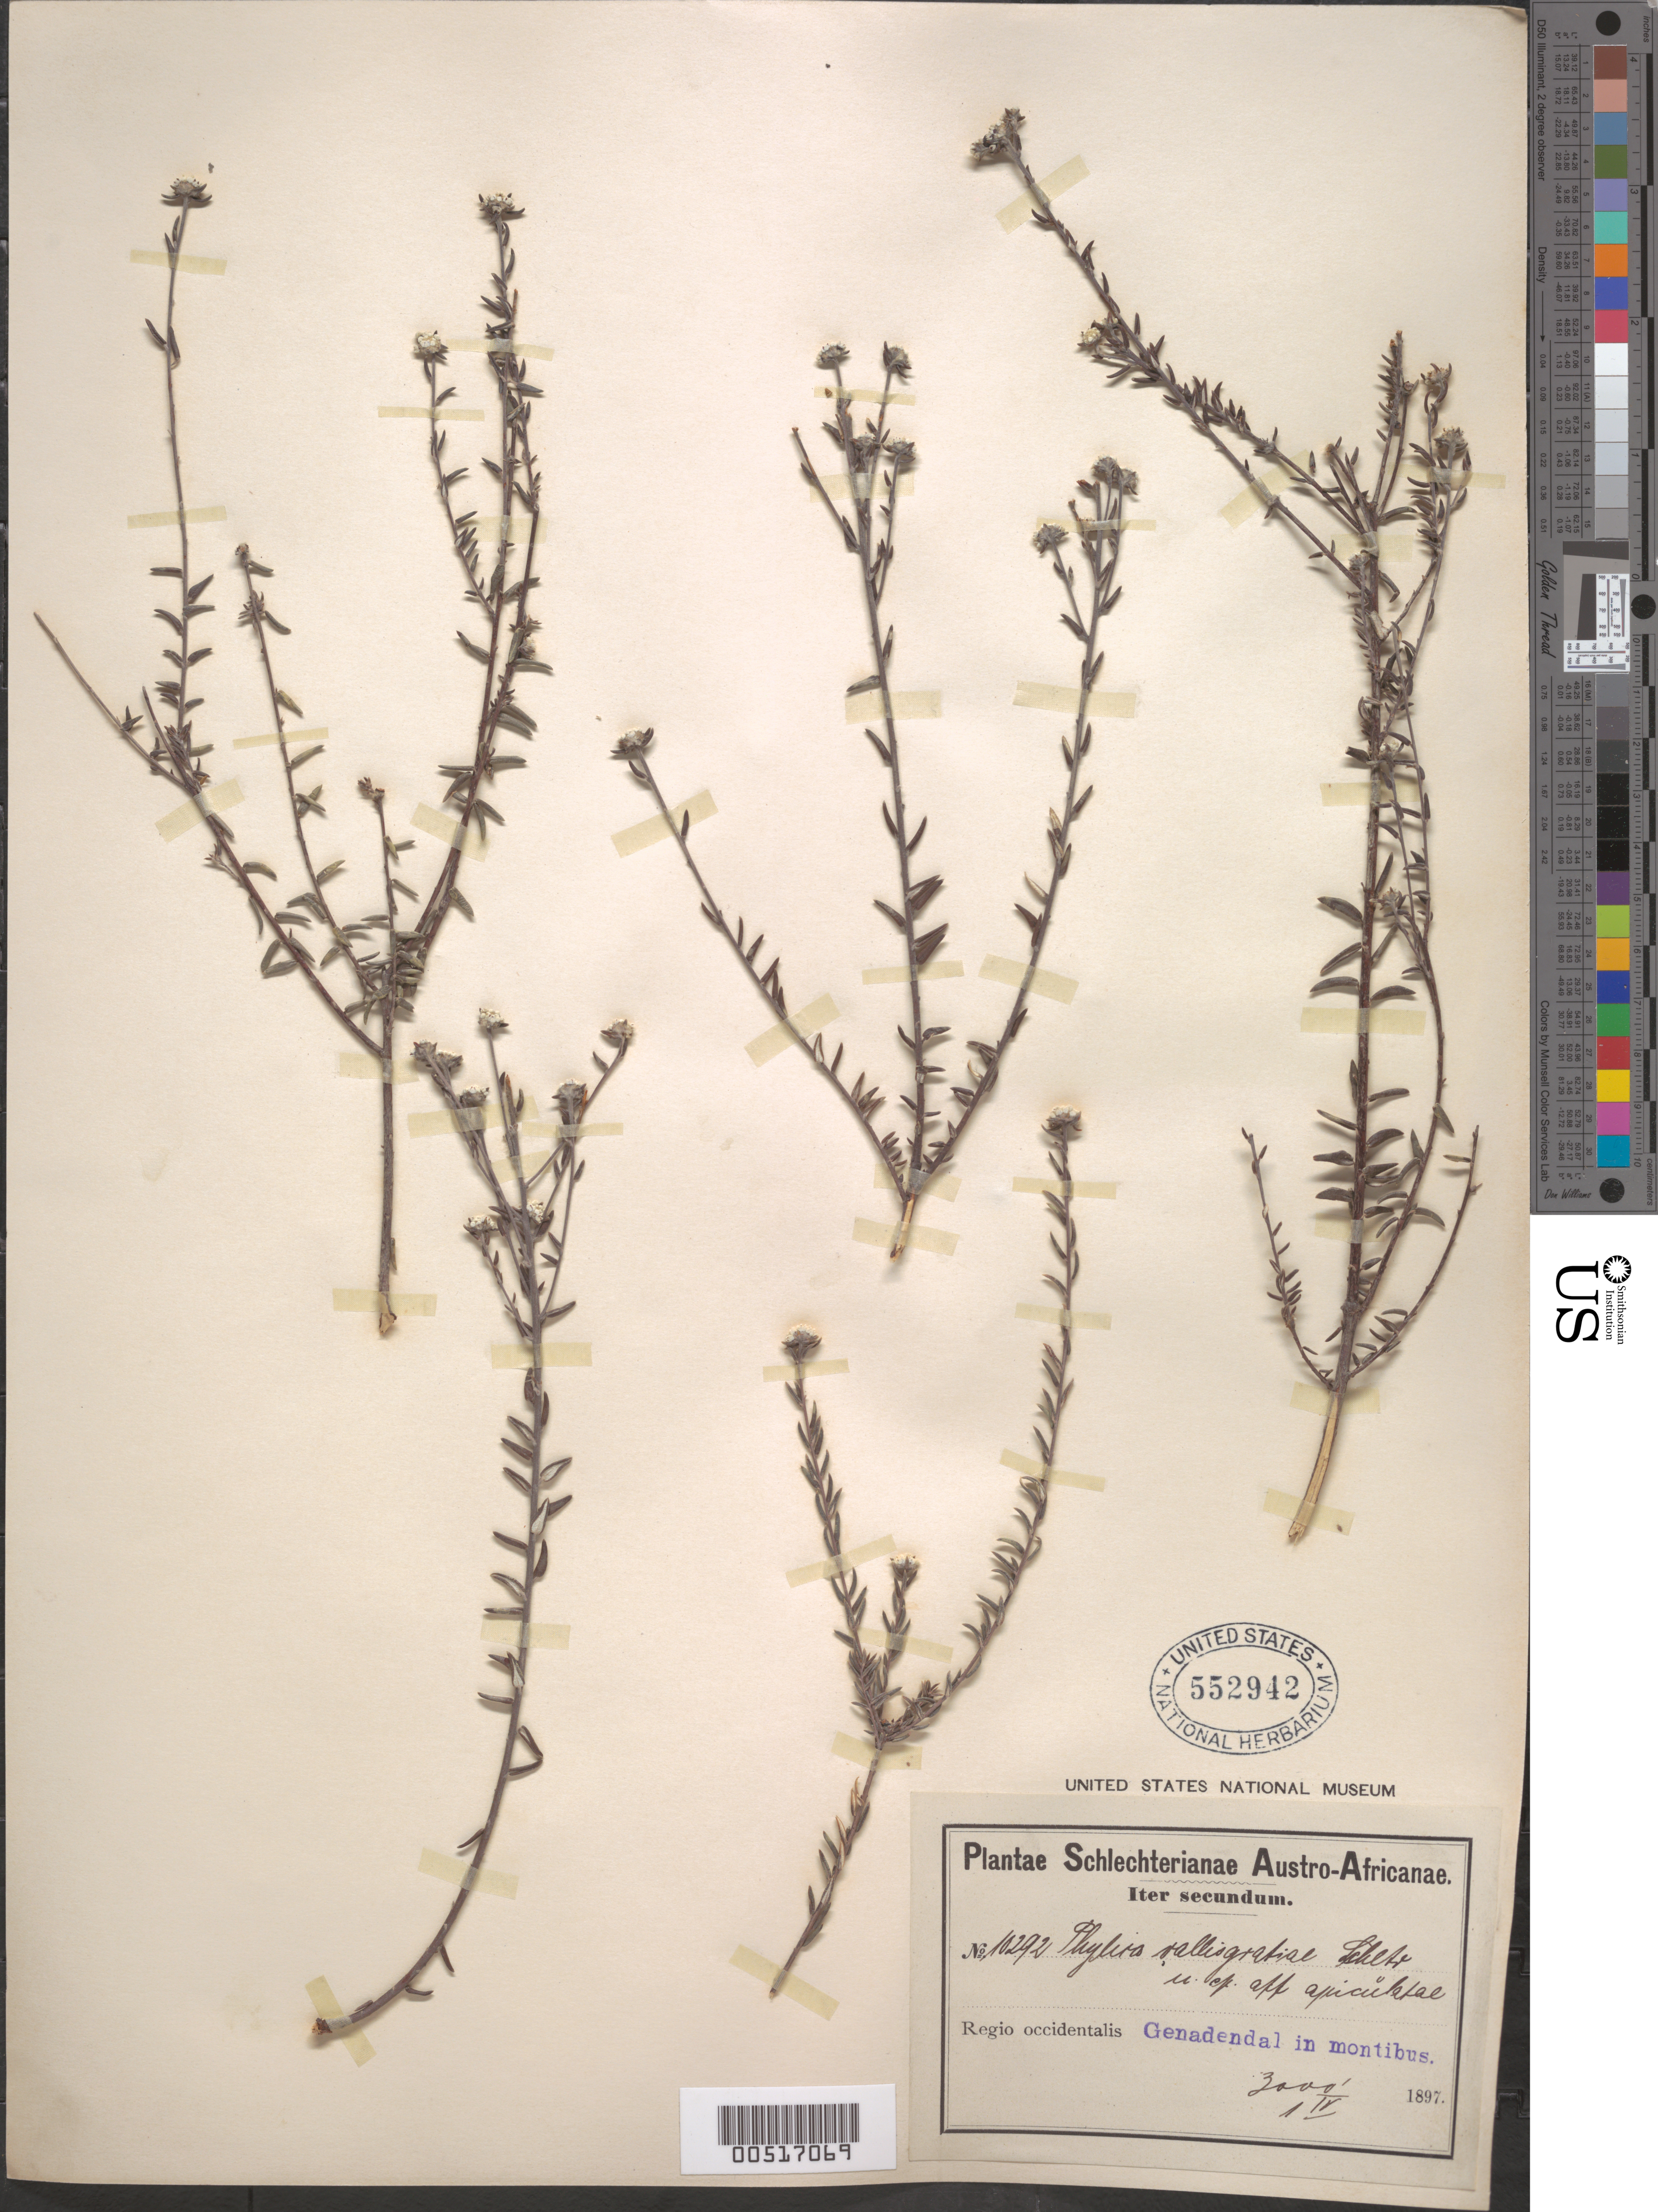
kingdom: Plantae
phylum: Tracheophyta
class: Magnoliopsida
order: Rosales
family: Rhamnaceae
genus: Phylica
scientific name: Phylica vallisgratiae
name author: Schltr.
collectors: F. R. R. Schlechter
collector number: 10292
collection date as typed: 01 Apr 1897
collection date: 1897-04-01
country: South Africa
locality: Genadendal in montibus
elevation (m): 914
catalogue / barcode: US 552942